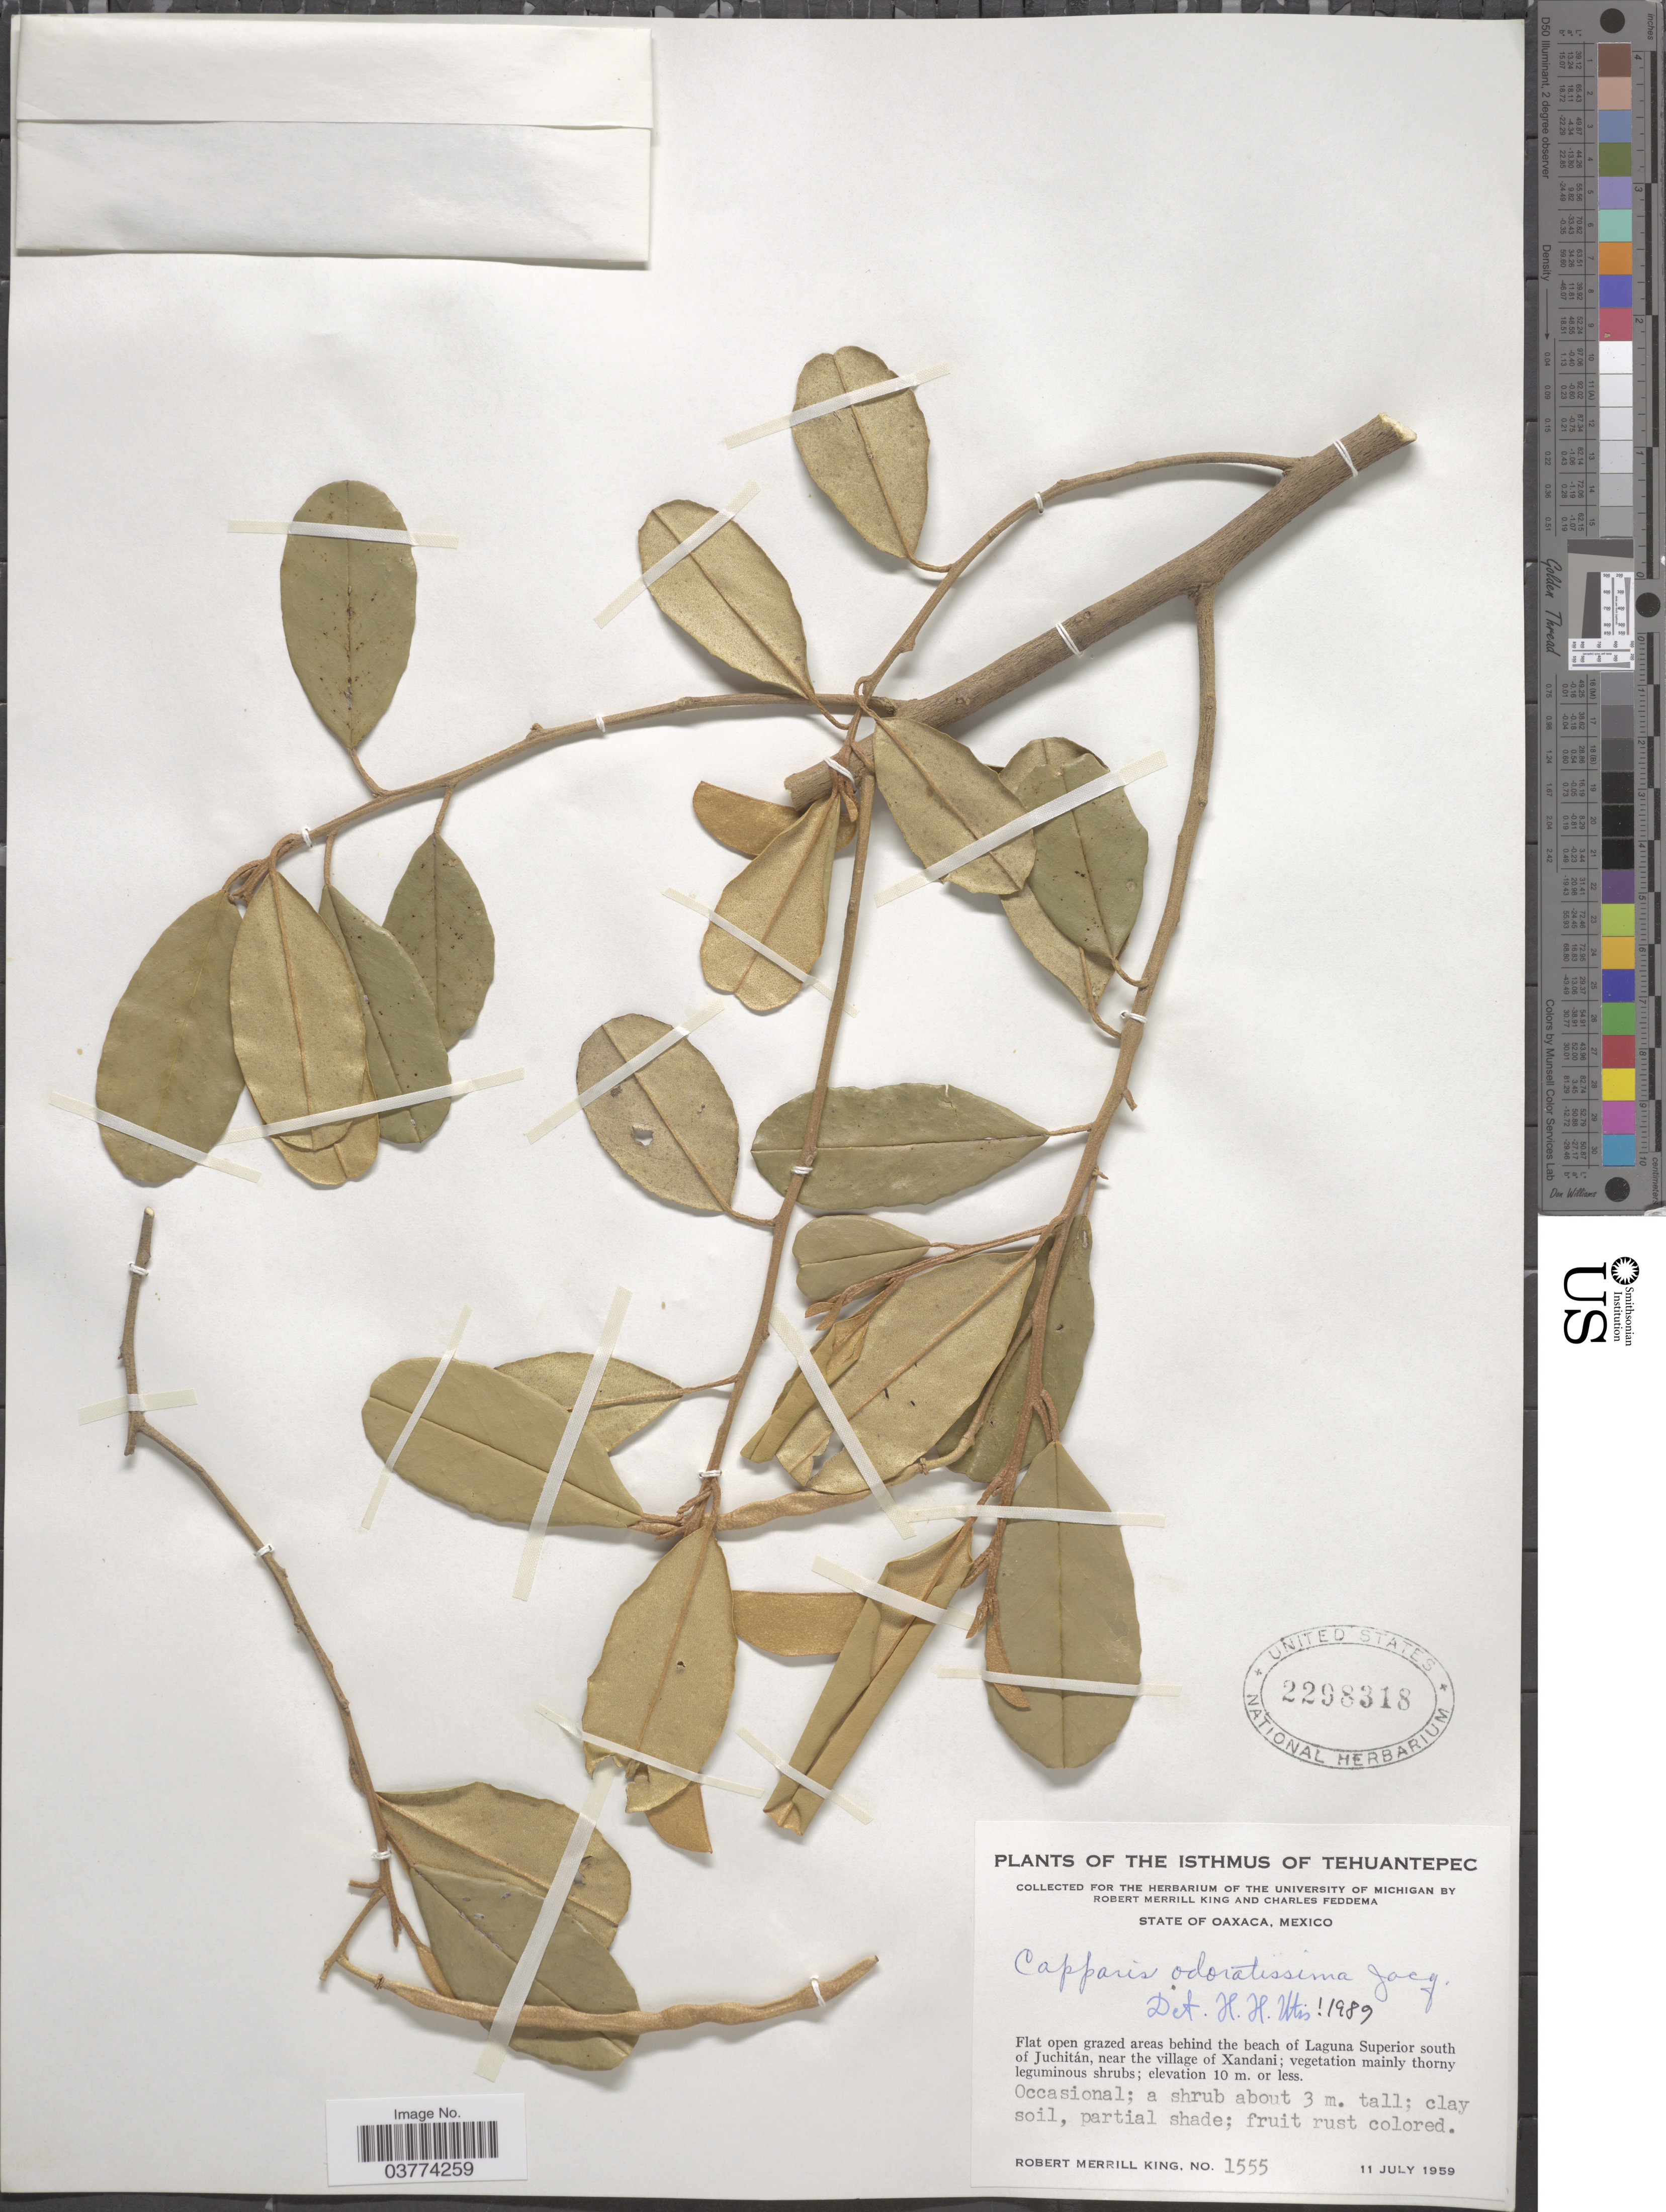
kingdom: Plantae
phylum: Tracheophyta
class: Magnoliopsida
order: Brassicales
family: Capparaceae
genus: Quadrella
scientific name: Quadrella odoratissima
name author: (Jacq.) Hutch.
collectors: R. M. King & C. Feddema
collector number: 1555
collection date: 1959-07-11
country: Mexico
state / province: Oaxaca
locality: The Isthmus of Tehuantepec. Flat open grazed areas behind the beach of Laguna Superior south of Juchitán, near the village of Xandani.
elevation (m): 10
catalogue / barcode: US 2298318